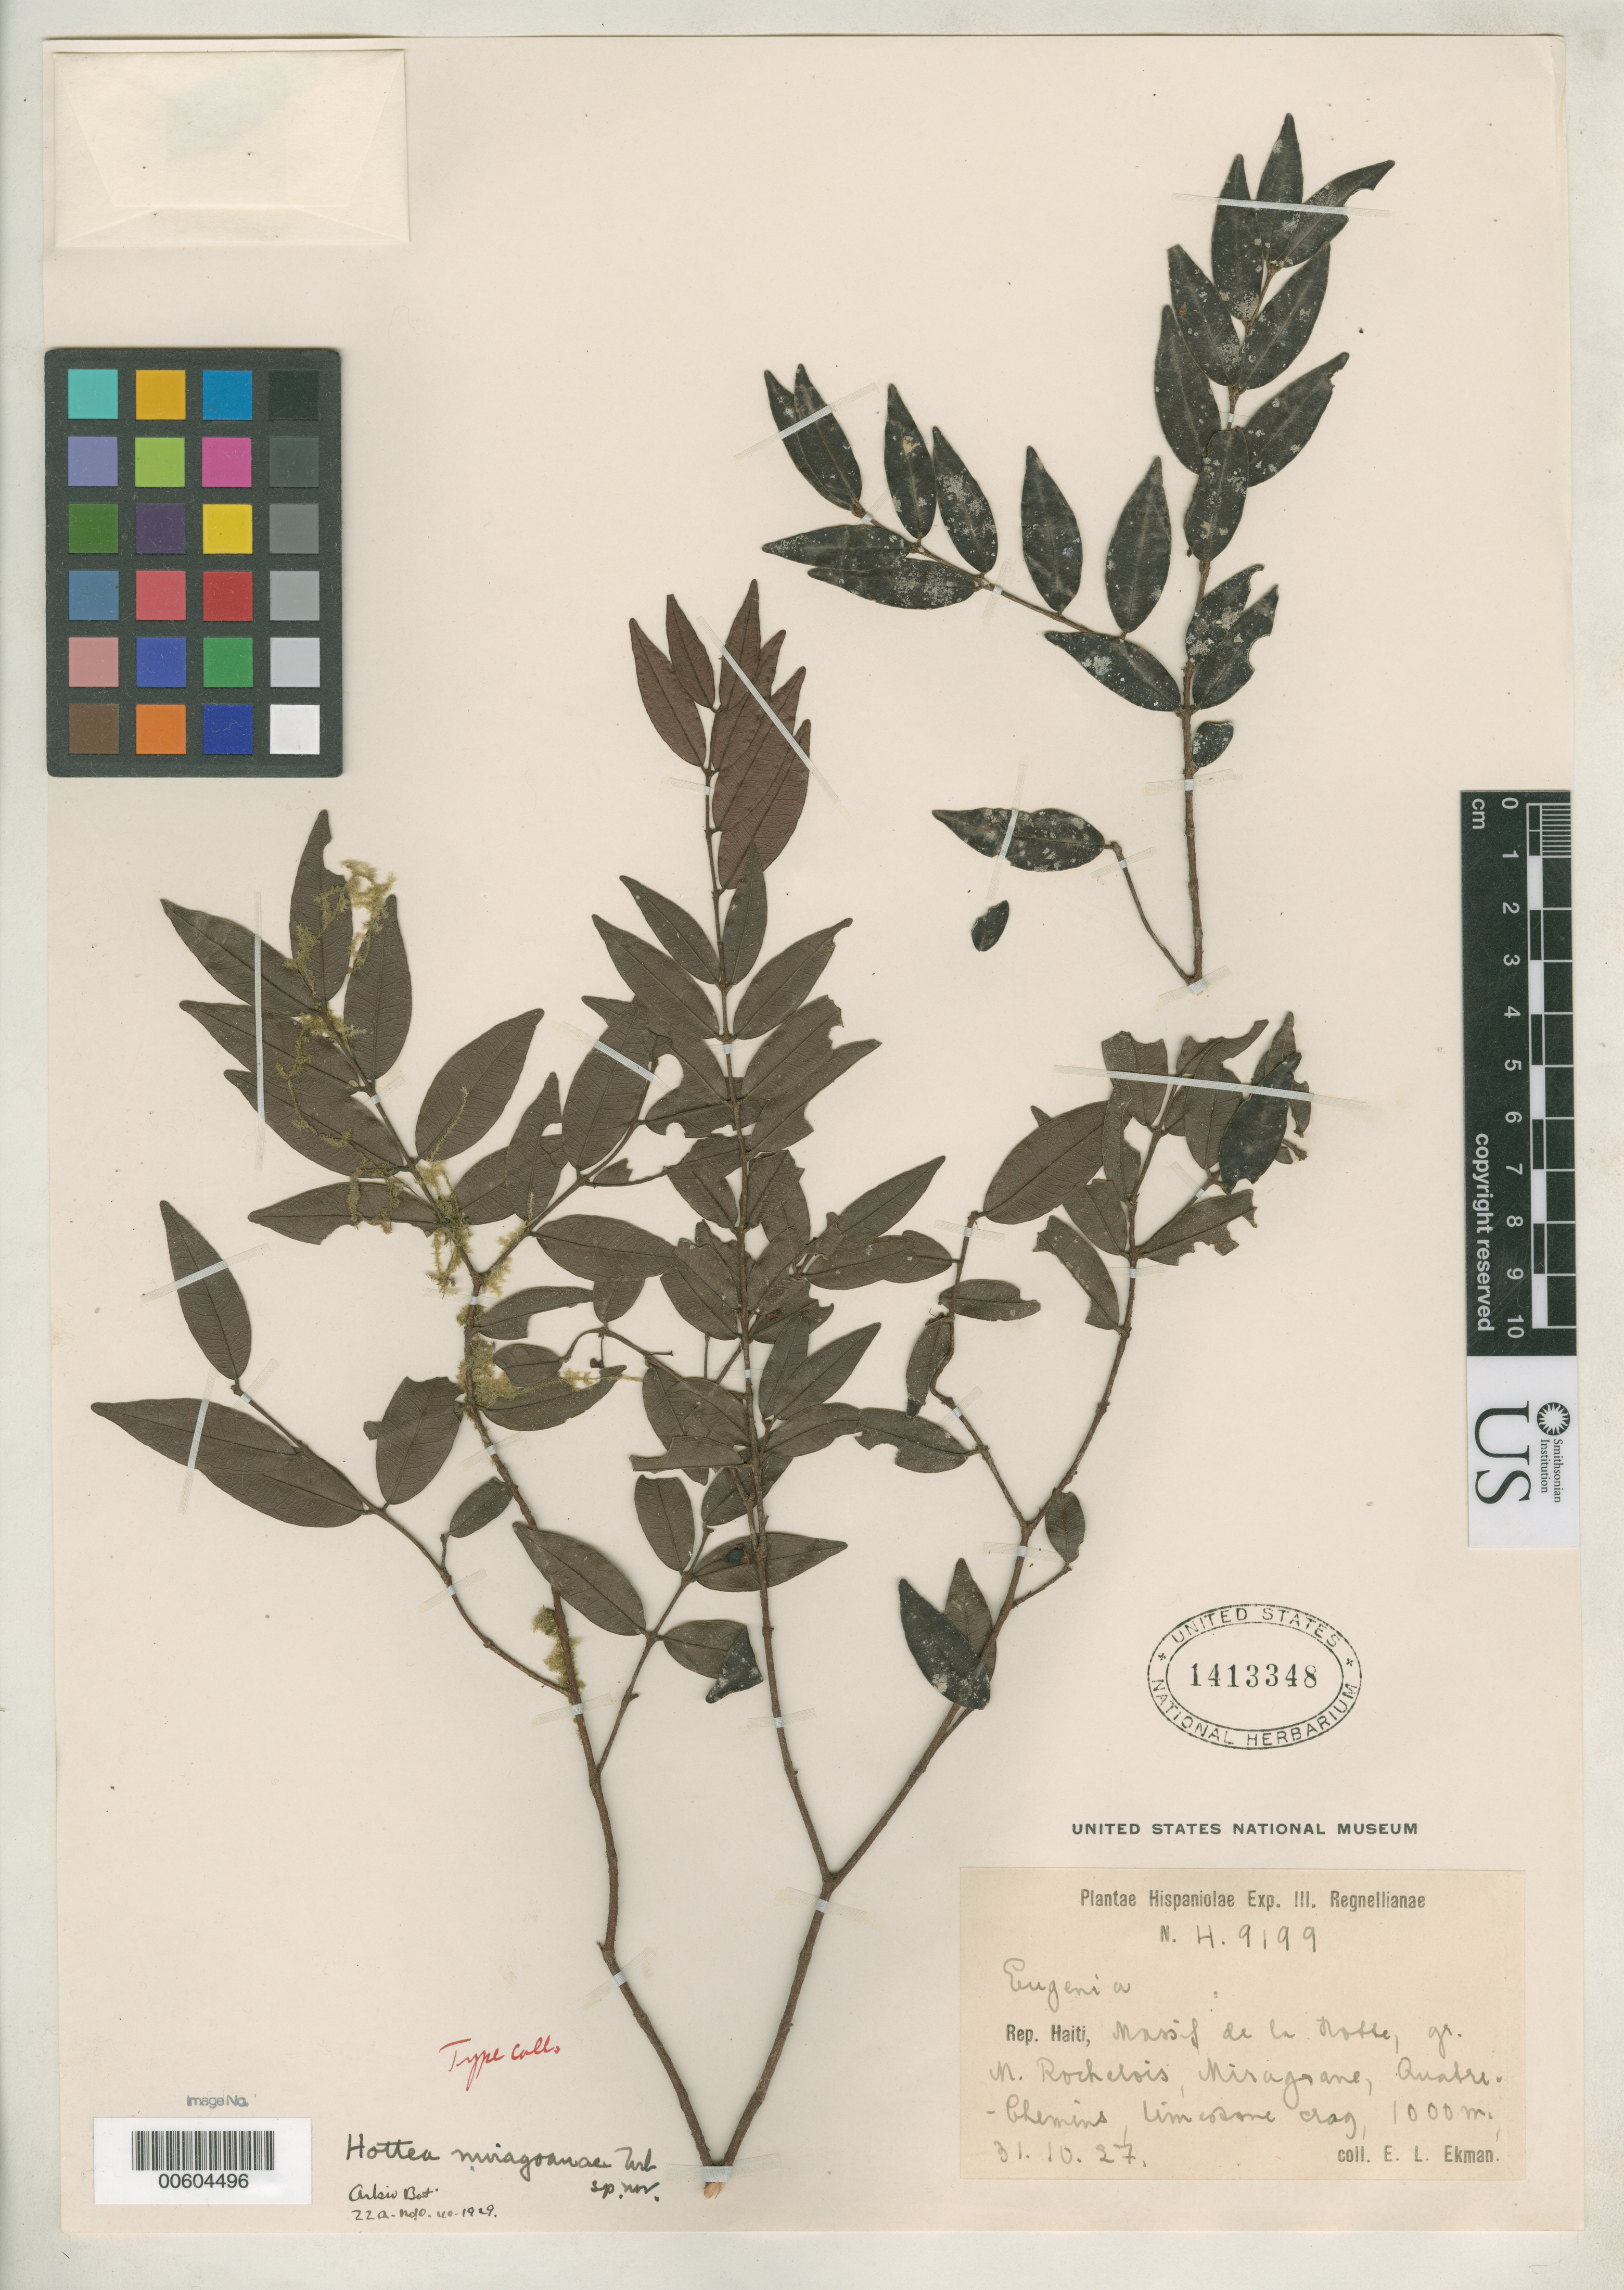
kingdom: Plantae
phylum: Tracheophyta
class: Magnoliopsida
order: Myrtales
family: Myrtaceae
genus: Hottea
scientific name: Hottea miragoanae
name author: Urb.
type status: Isotype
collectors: E. L. Ekman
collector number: H 9199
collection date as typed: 31 Oct 1927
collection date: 1927-10-31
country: Haiti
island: Hispaniola Island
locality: Massif de La Hotte, Morne Rochelois, Miragoane, Quatre Chemins.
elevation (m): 1000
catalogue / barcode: US 1413348